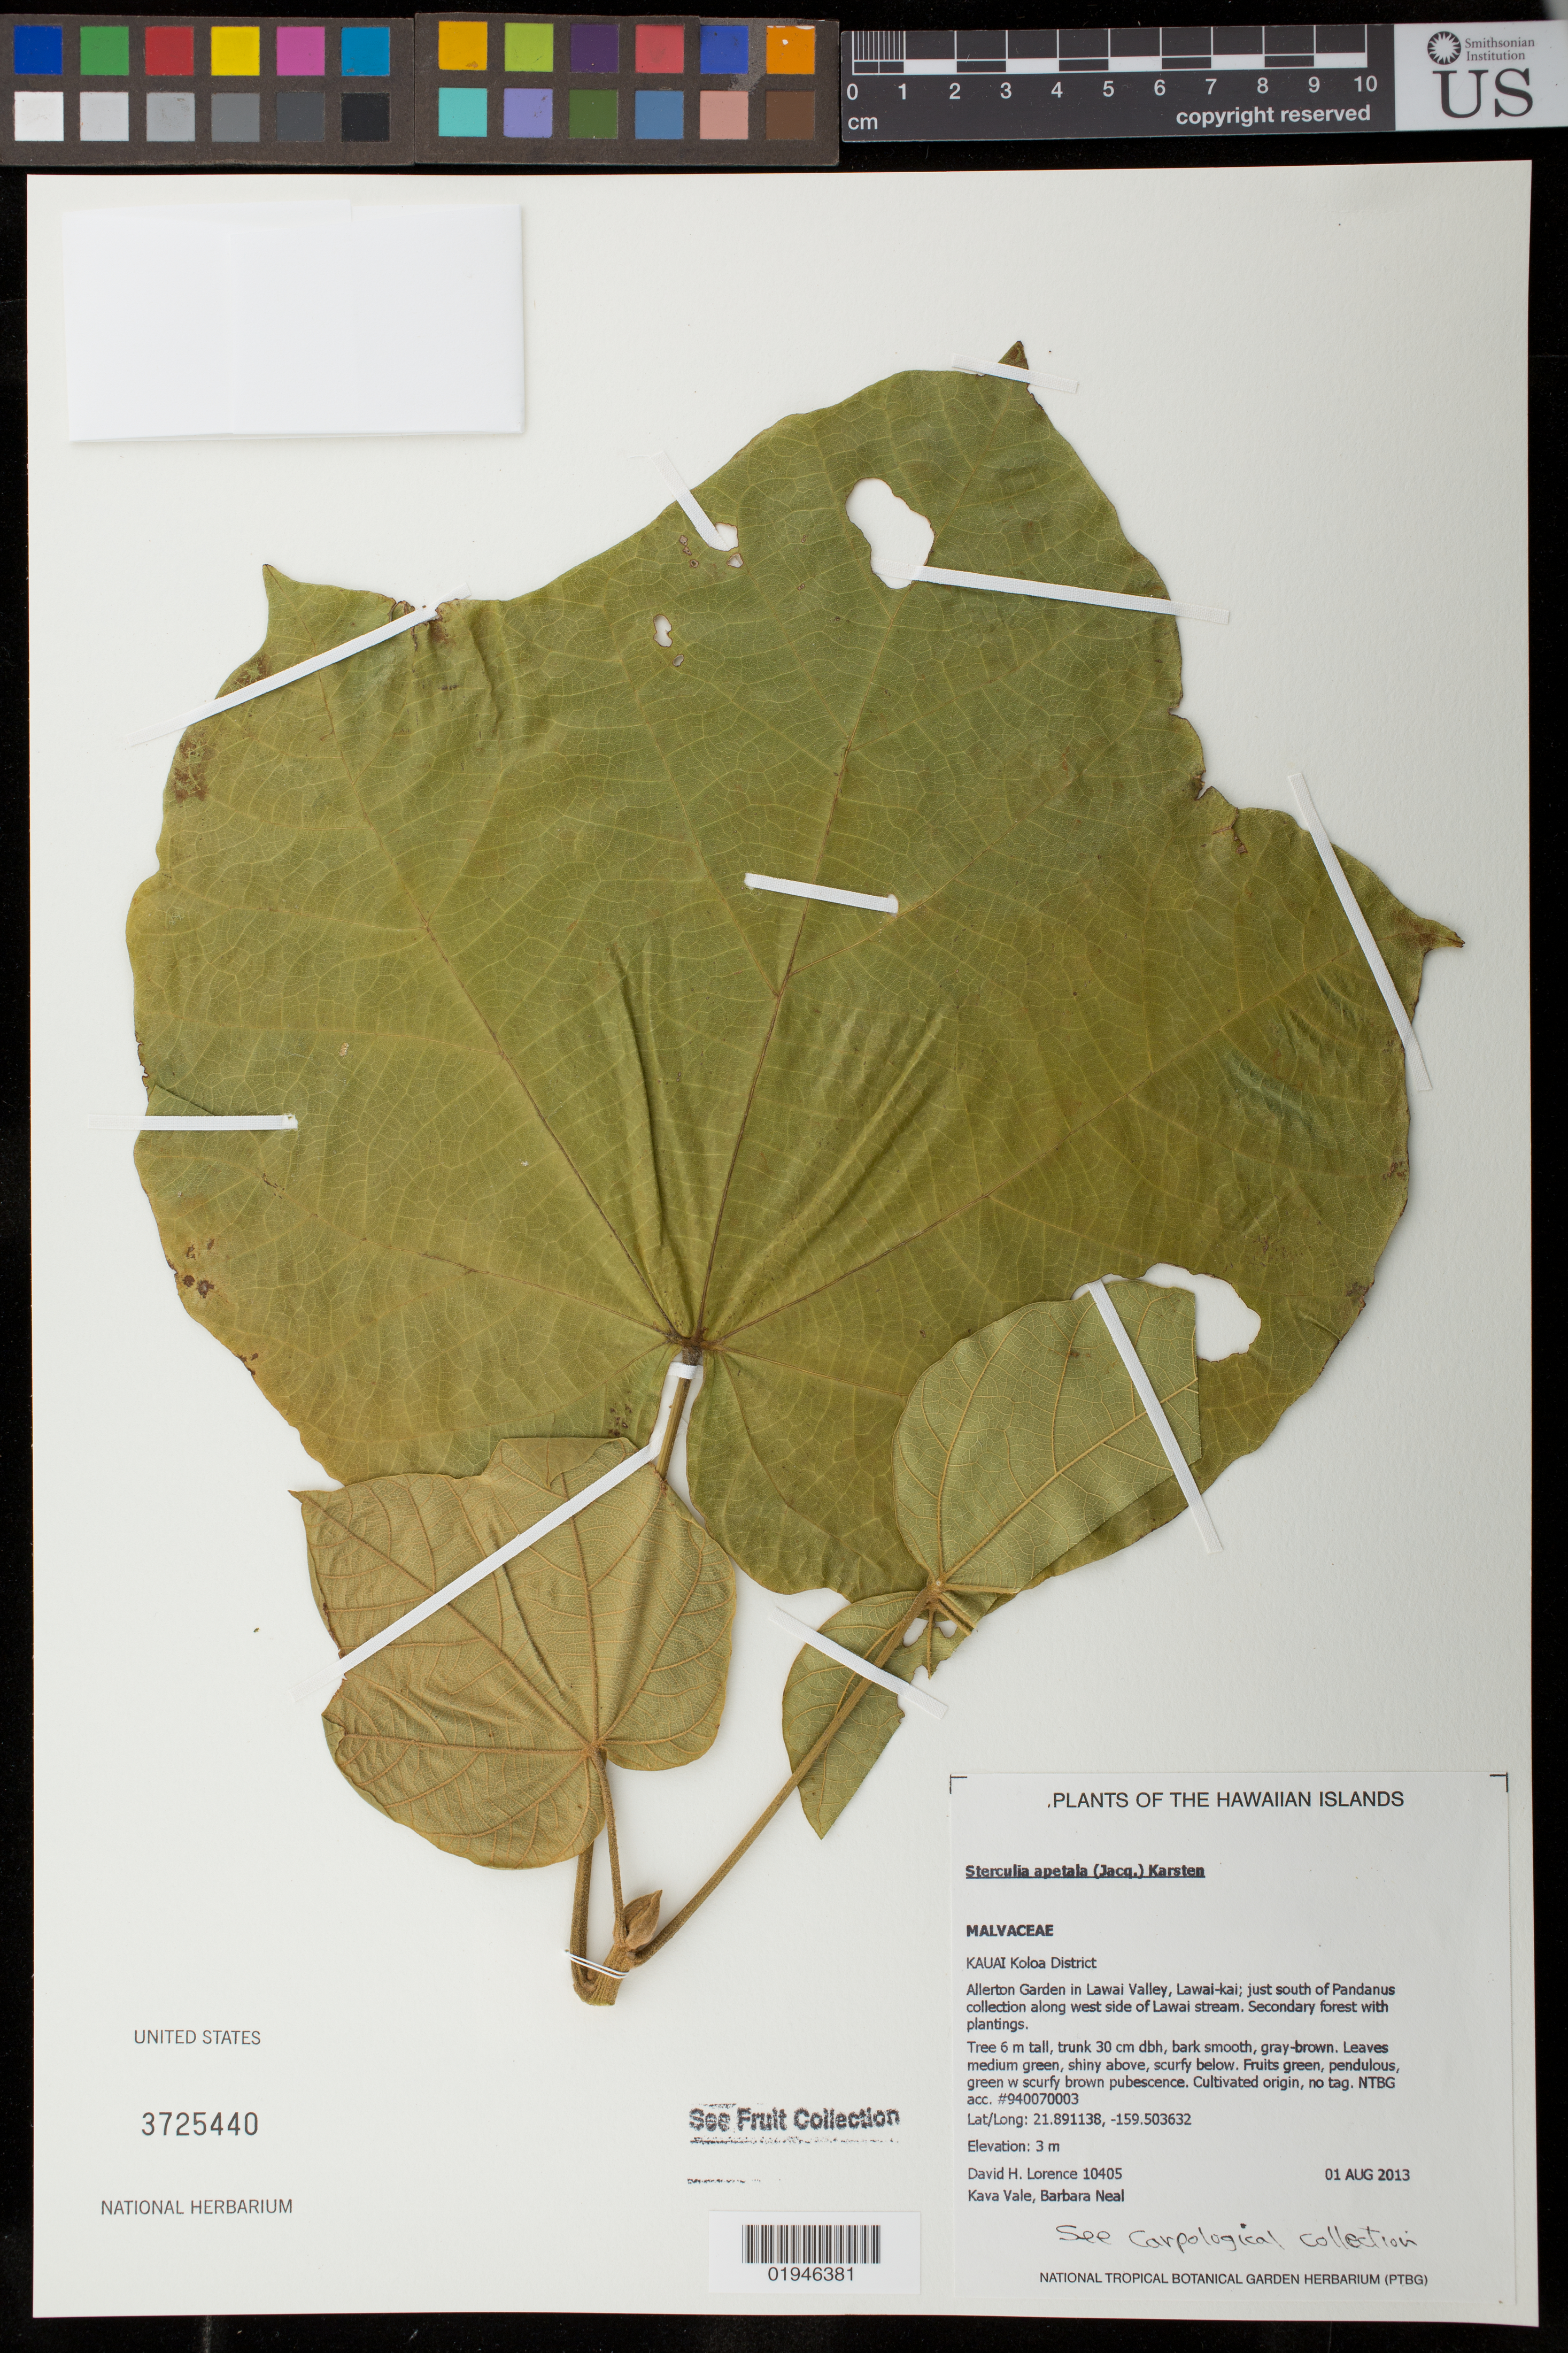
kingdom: Plantae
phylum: Tracheophyta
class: Magnoliopsida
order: Malvales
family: Malvaceae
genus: Sterculia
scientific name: Sterculia apetala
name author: (Jacq.) H. Karst.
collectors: D. Lorence, K. Vale & B. Neal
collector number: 10405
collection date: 2013-08-01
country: United States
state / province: Hawaii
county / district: Kauai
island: Kaua'i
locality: Koloa District, Allerton Garden in Lawai Valley, Lawai-kai, just south of Pandanus collection along west side of Lawai stream.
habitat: Secondary forest with plantings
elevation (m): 3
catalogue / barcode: US 3725440